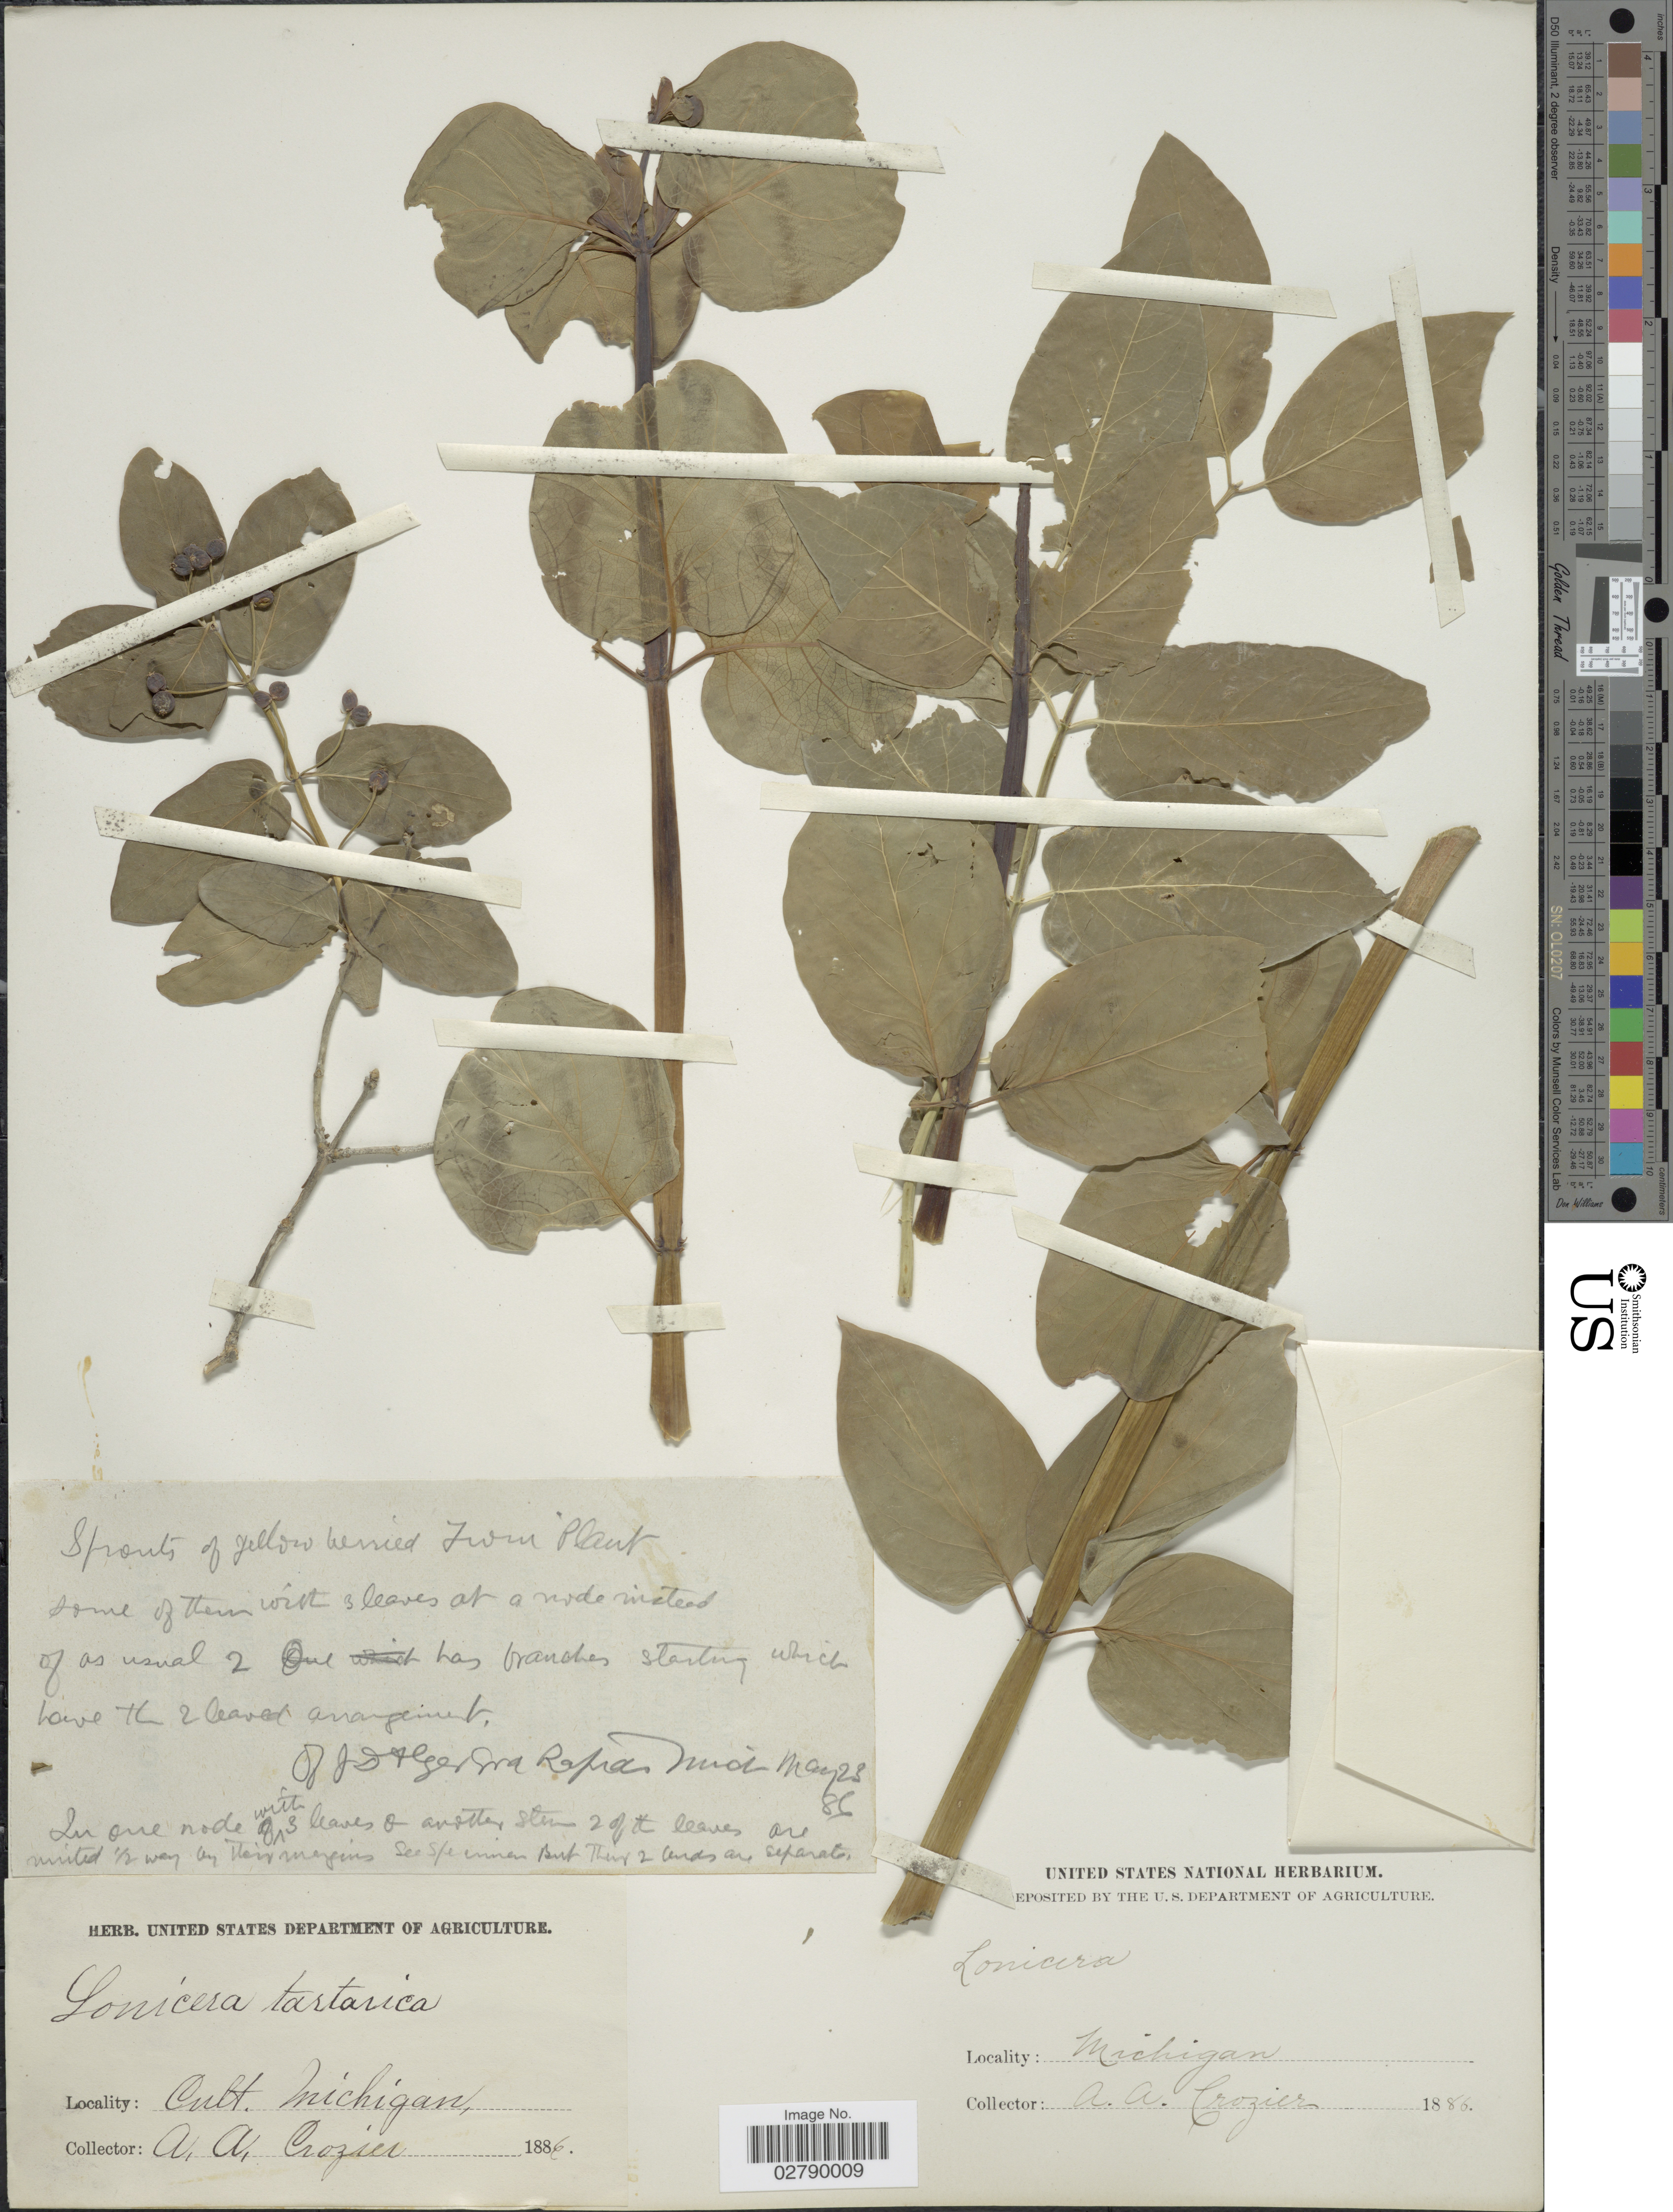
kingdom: Plantae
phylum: Tracheophyta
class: Magnoliopsida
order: Dipsacales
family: Caprifoliaceae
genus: Lonicera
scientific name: Lonicera tatarica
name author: L.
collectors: A. Crozier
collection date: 1886-05-23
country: United States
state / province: Michigan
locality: Grand Rapids.